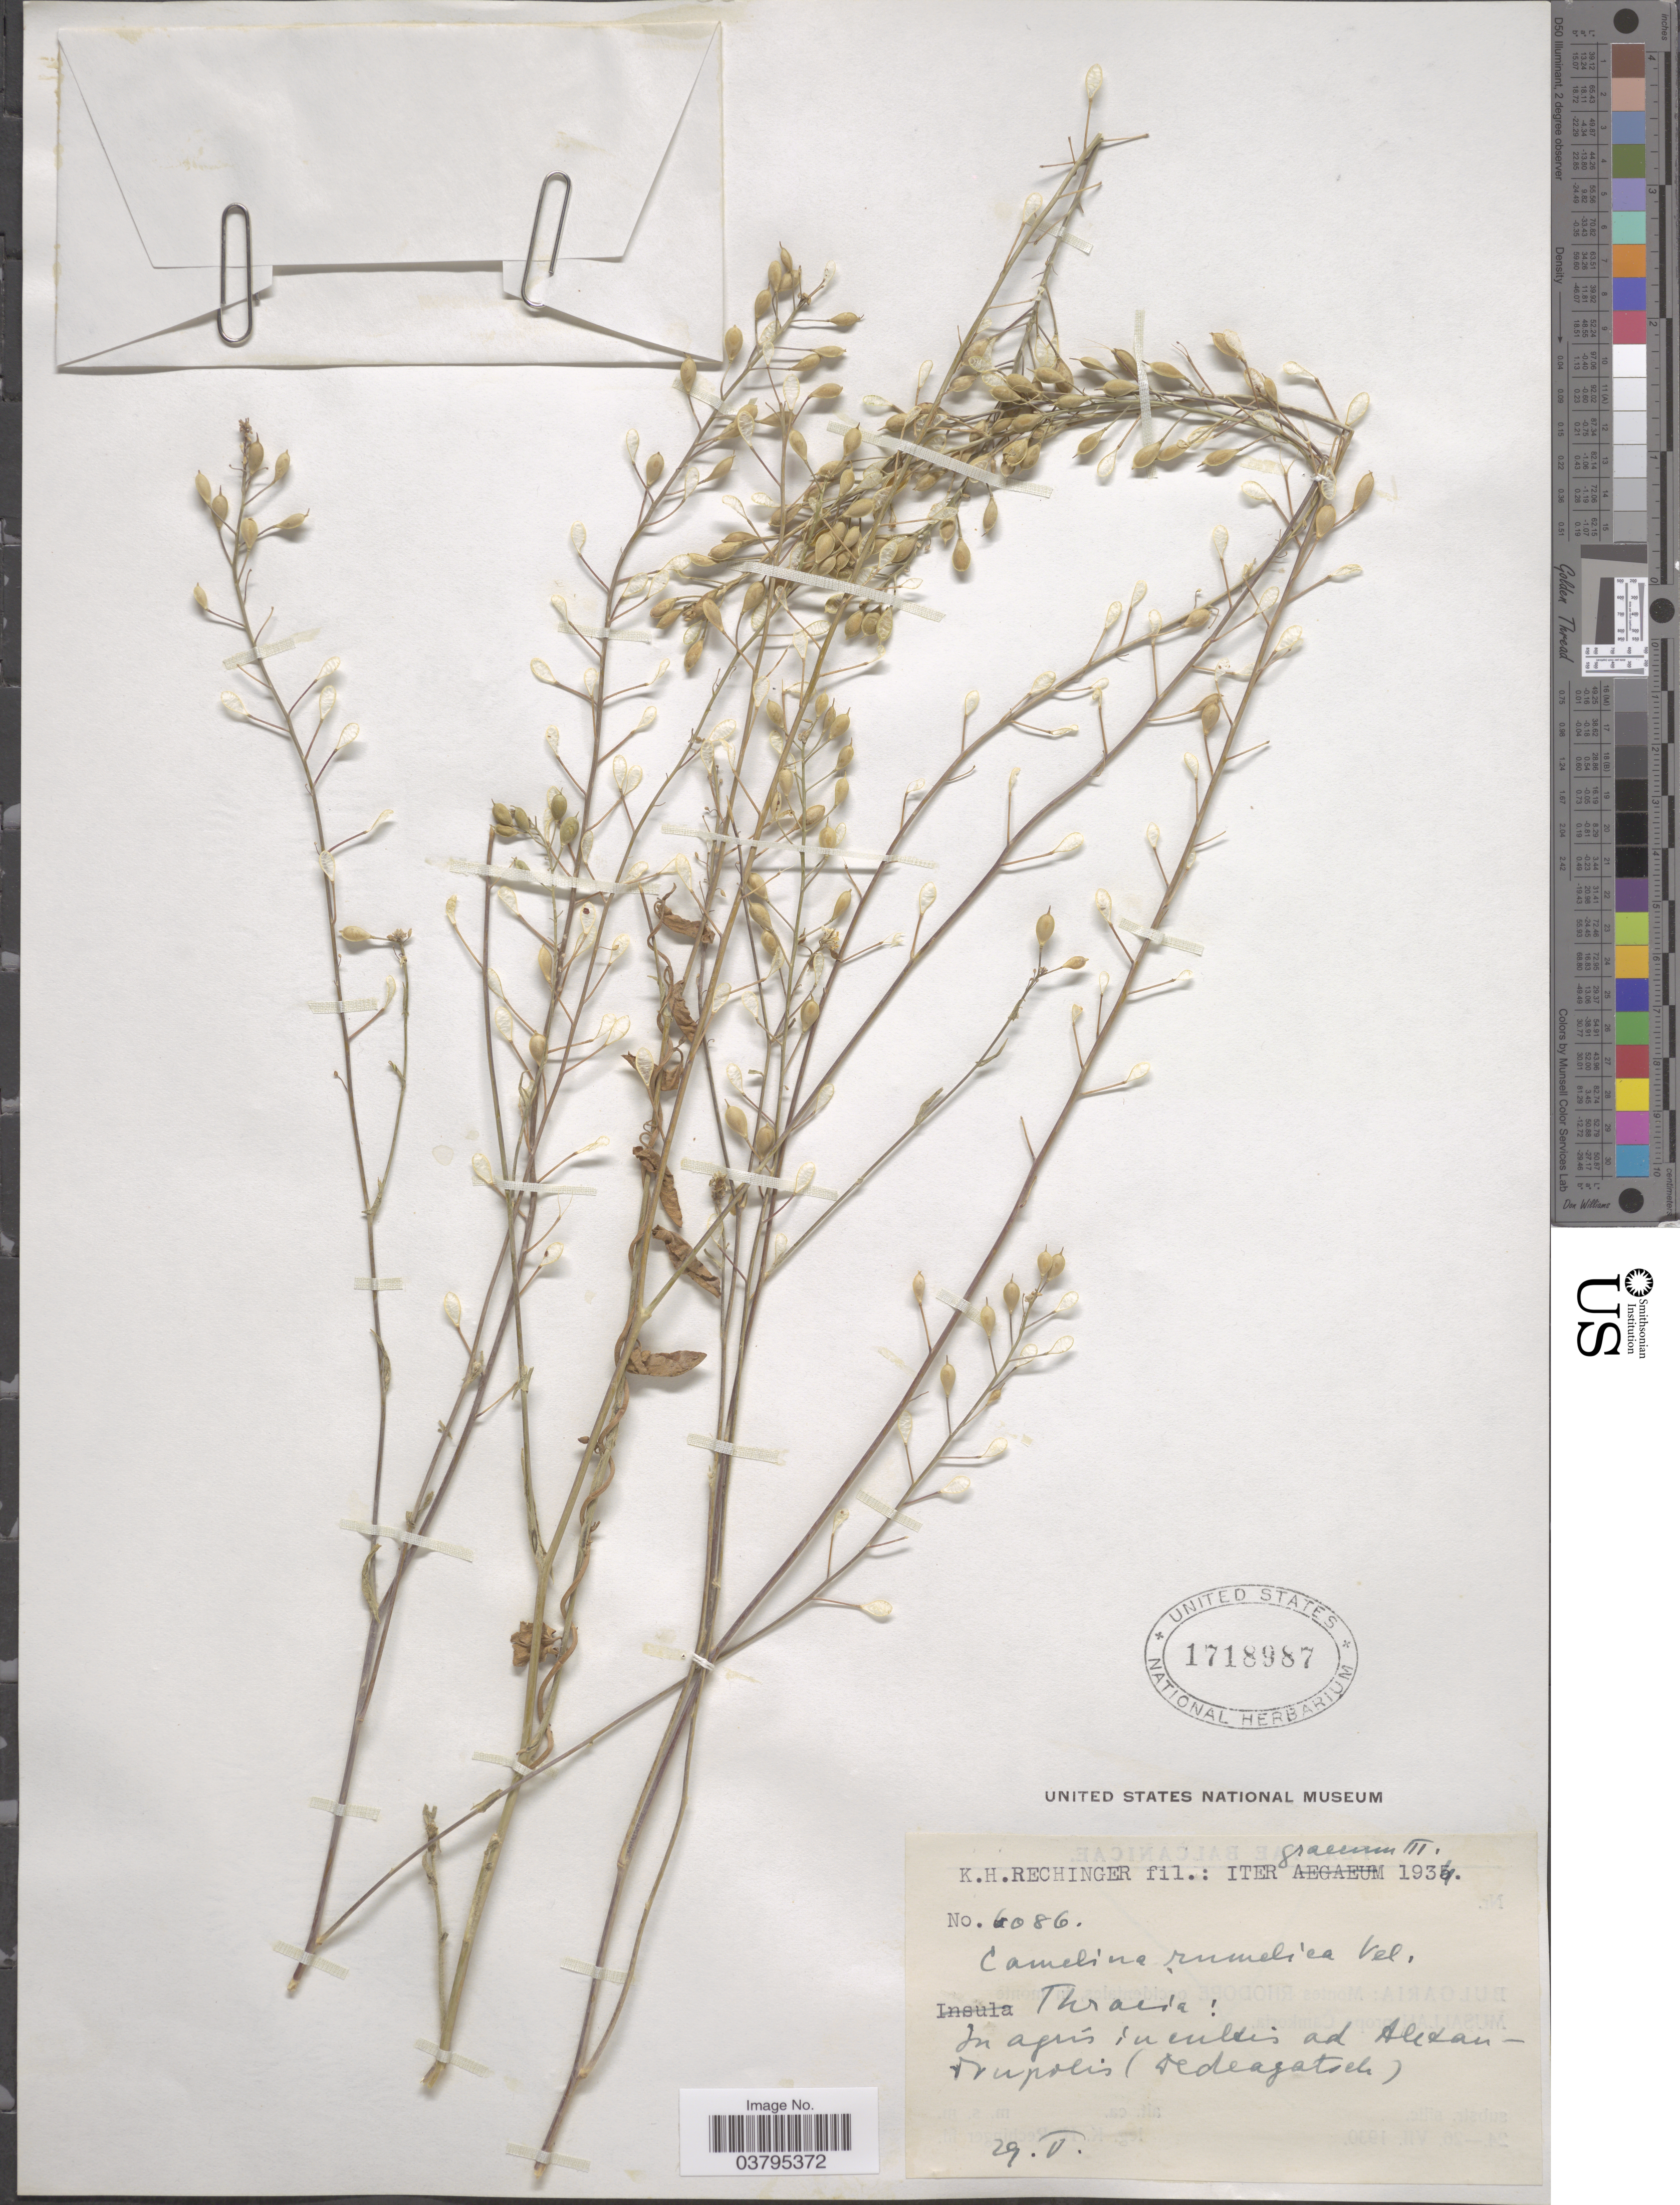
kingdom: Plantae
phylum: Tracheophyta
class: Magnoliopsida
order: Brassicales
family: Brassicaceae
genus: Camelina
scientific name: Camelina rumelica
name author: Velen.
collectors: K. H. Rechinger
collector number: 6086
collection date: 1934-05-29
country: Greece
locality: Thracia: In agris in cultis ad Alexandroupolis (Dedeagatsch).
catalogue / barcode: US 1718987